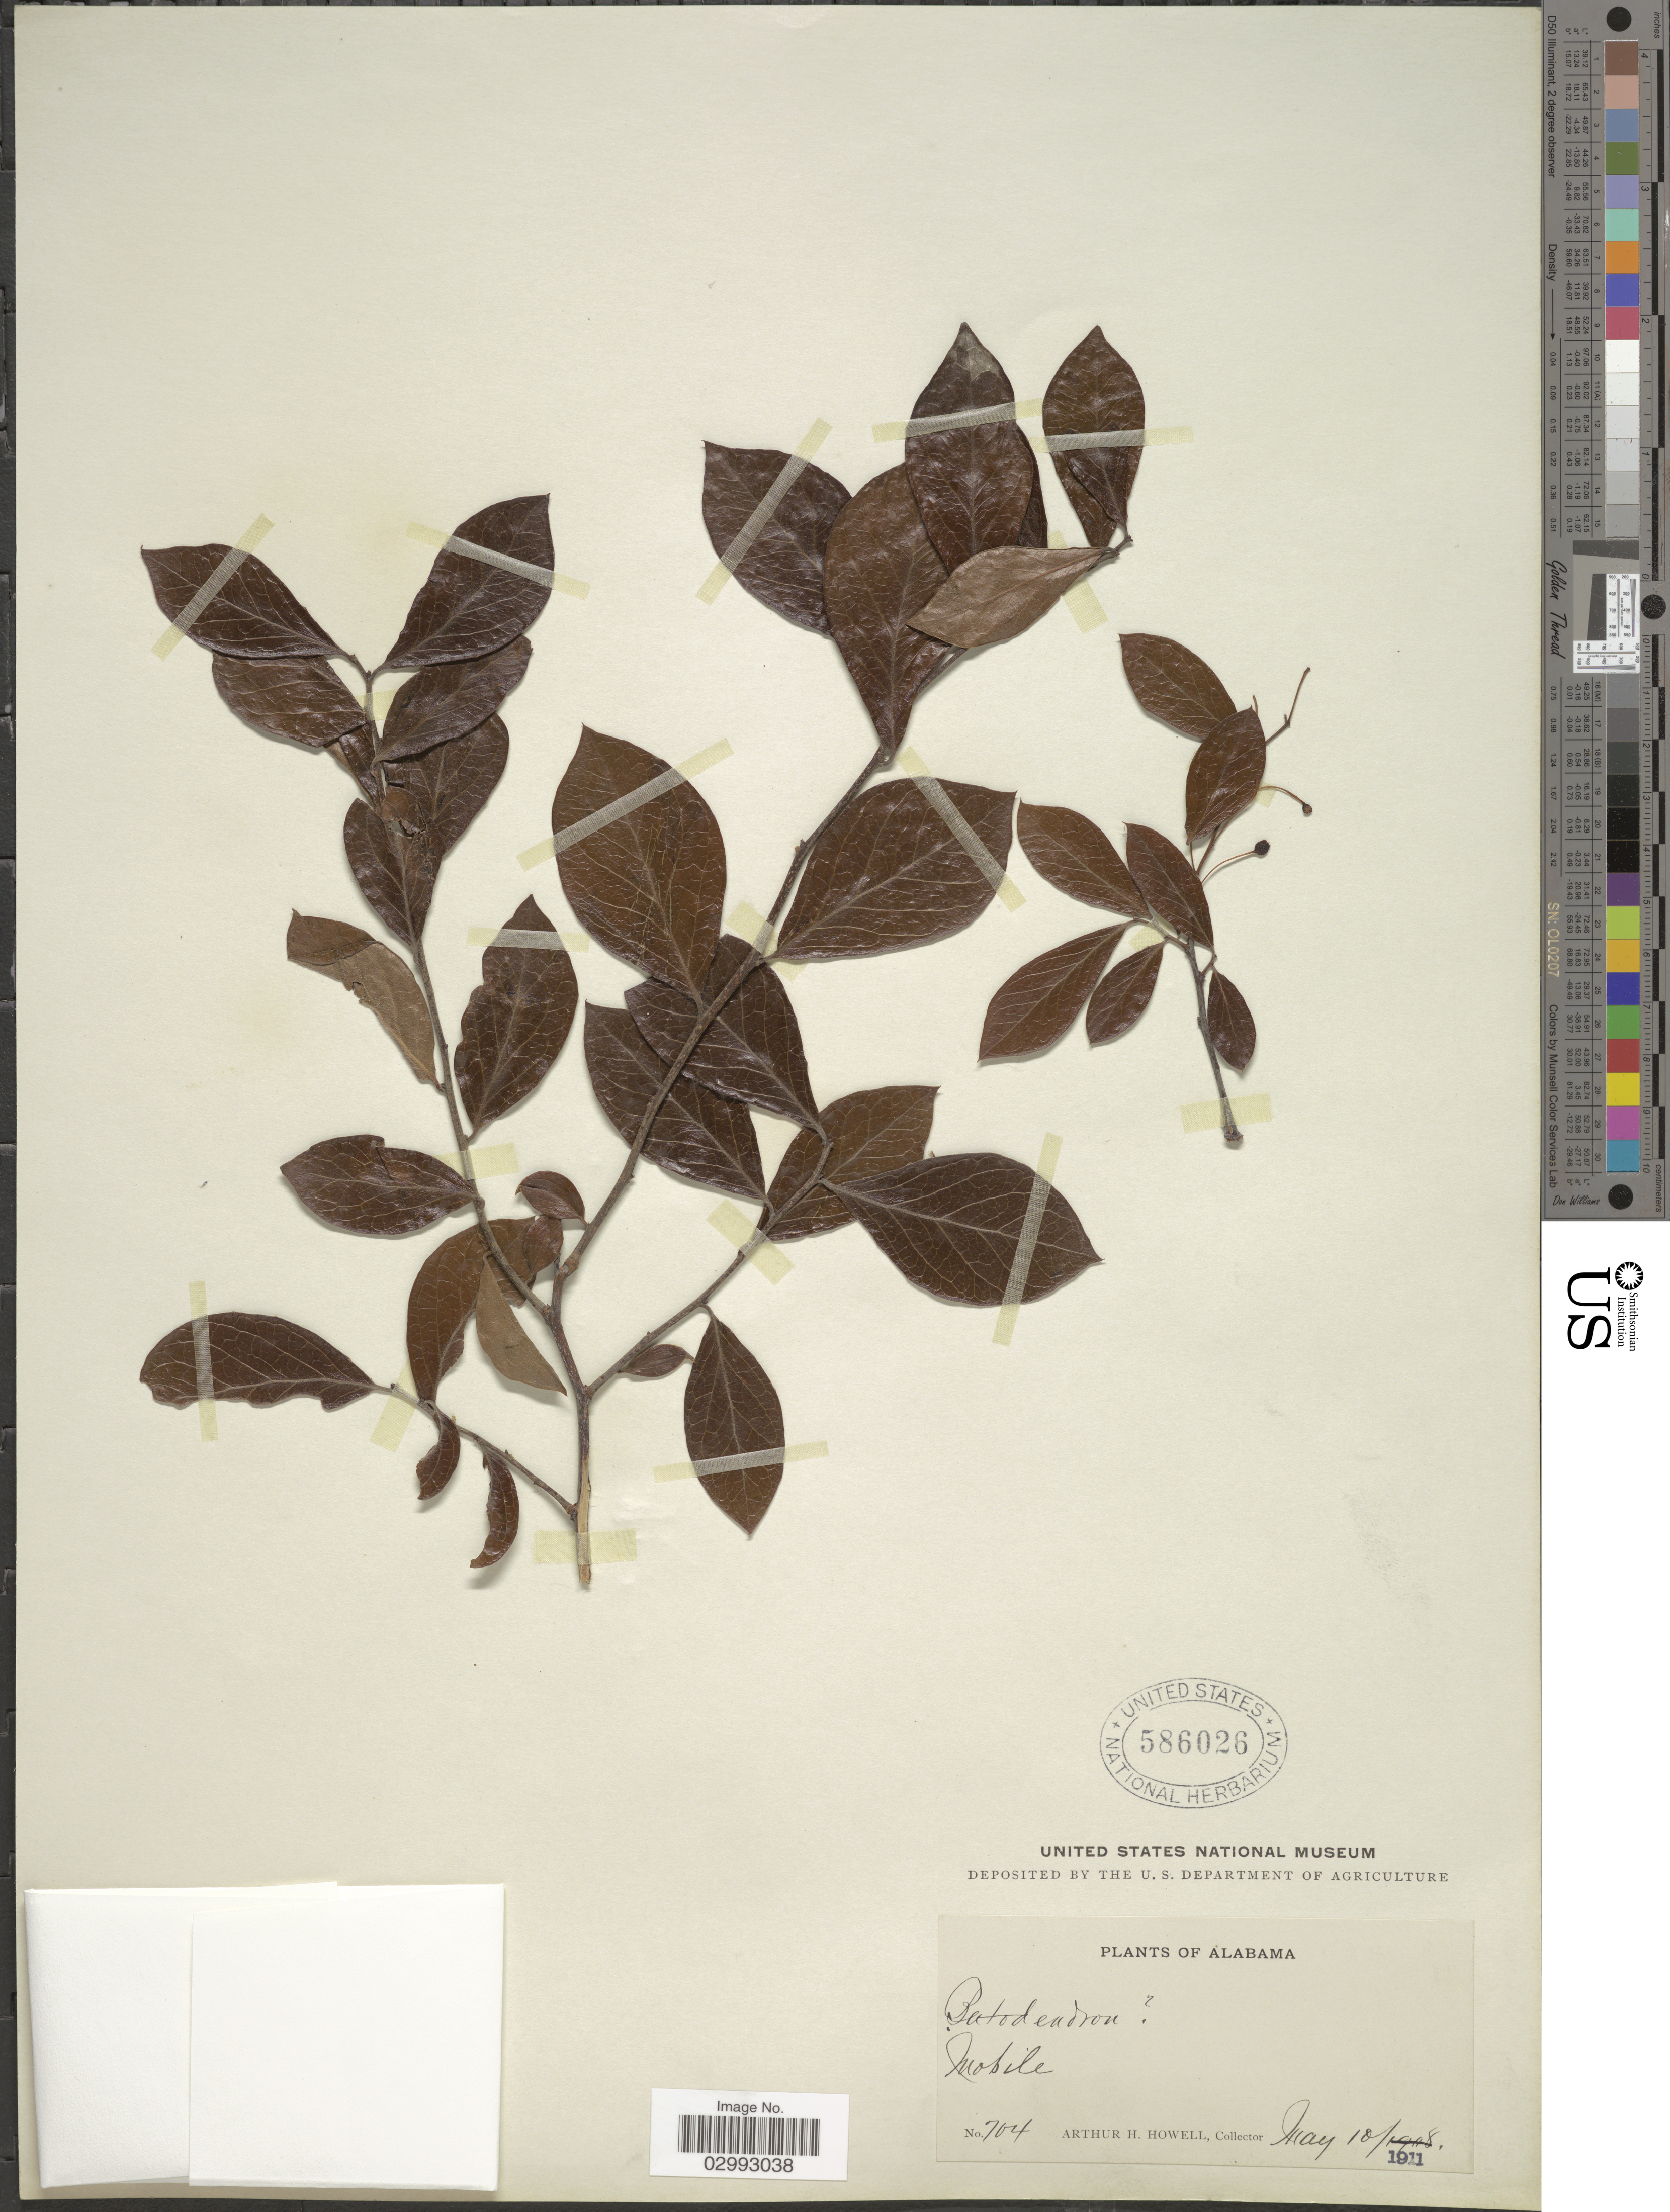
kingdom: Plantae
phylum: Tracheophyta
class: Magnoliopsida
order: Ericales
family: Ericaceae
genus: Batodendron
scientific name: Batodendron arboreum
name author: Nutt.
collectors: A. Howell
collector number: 704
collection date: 1911-05-10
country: United States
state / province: Alabama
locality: Mobile.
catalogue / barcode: US 586026